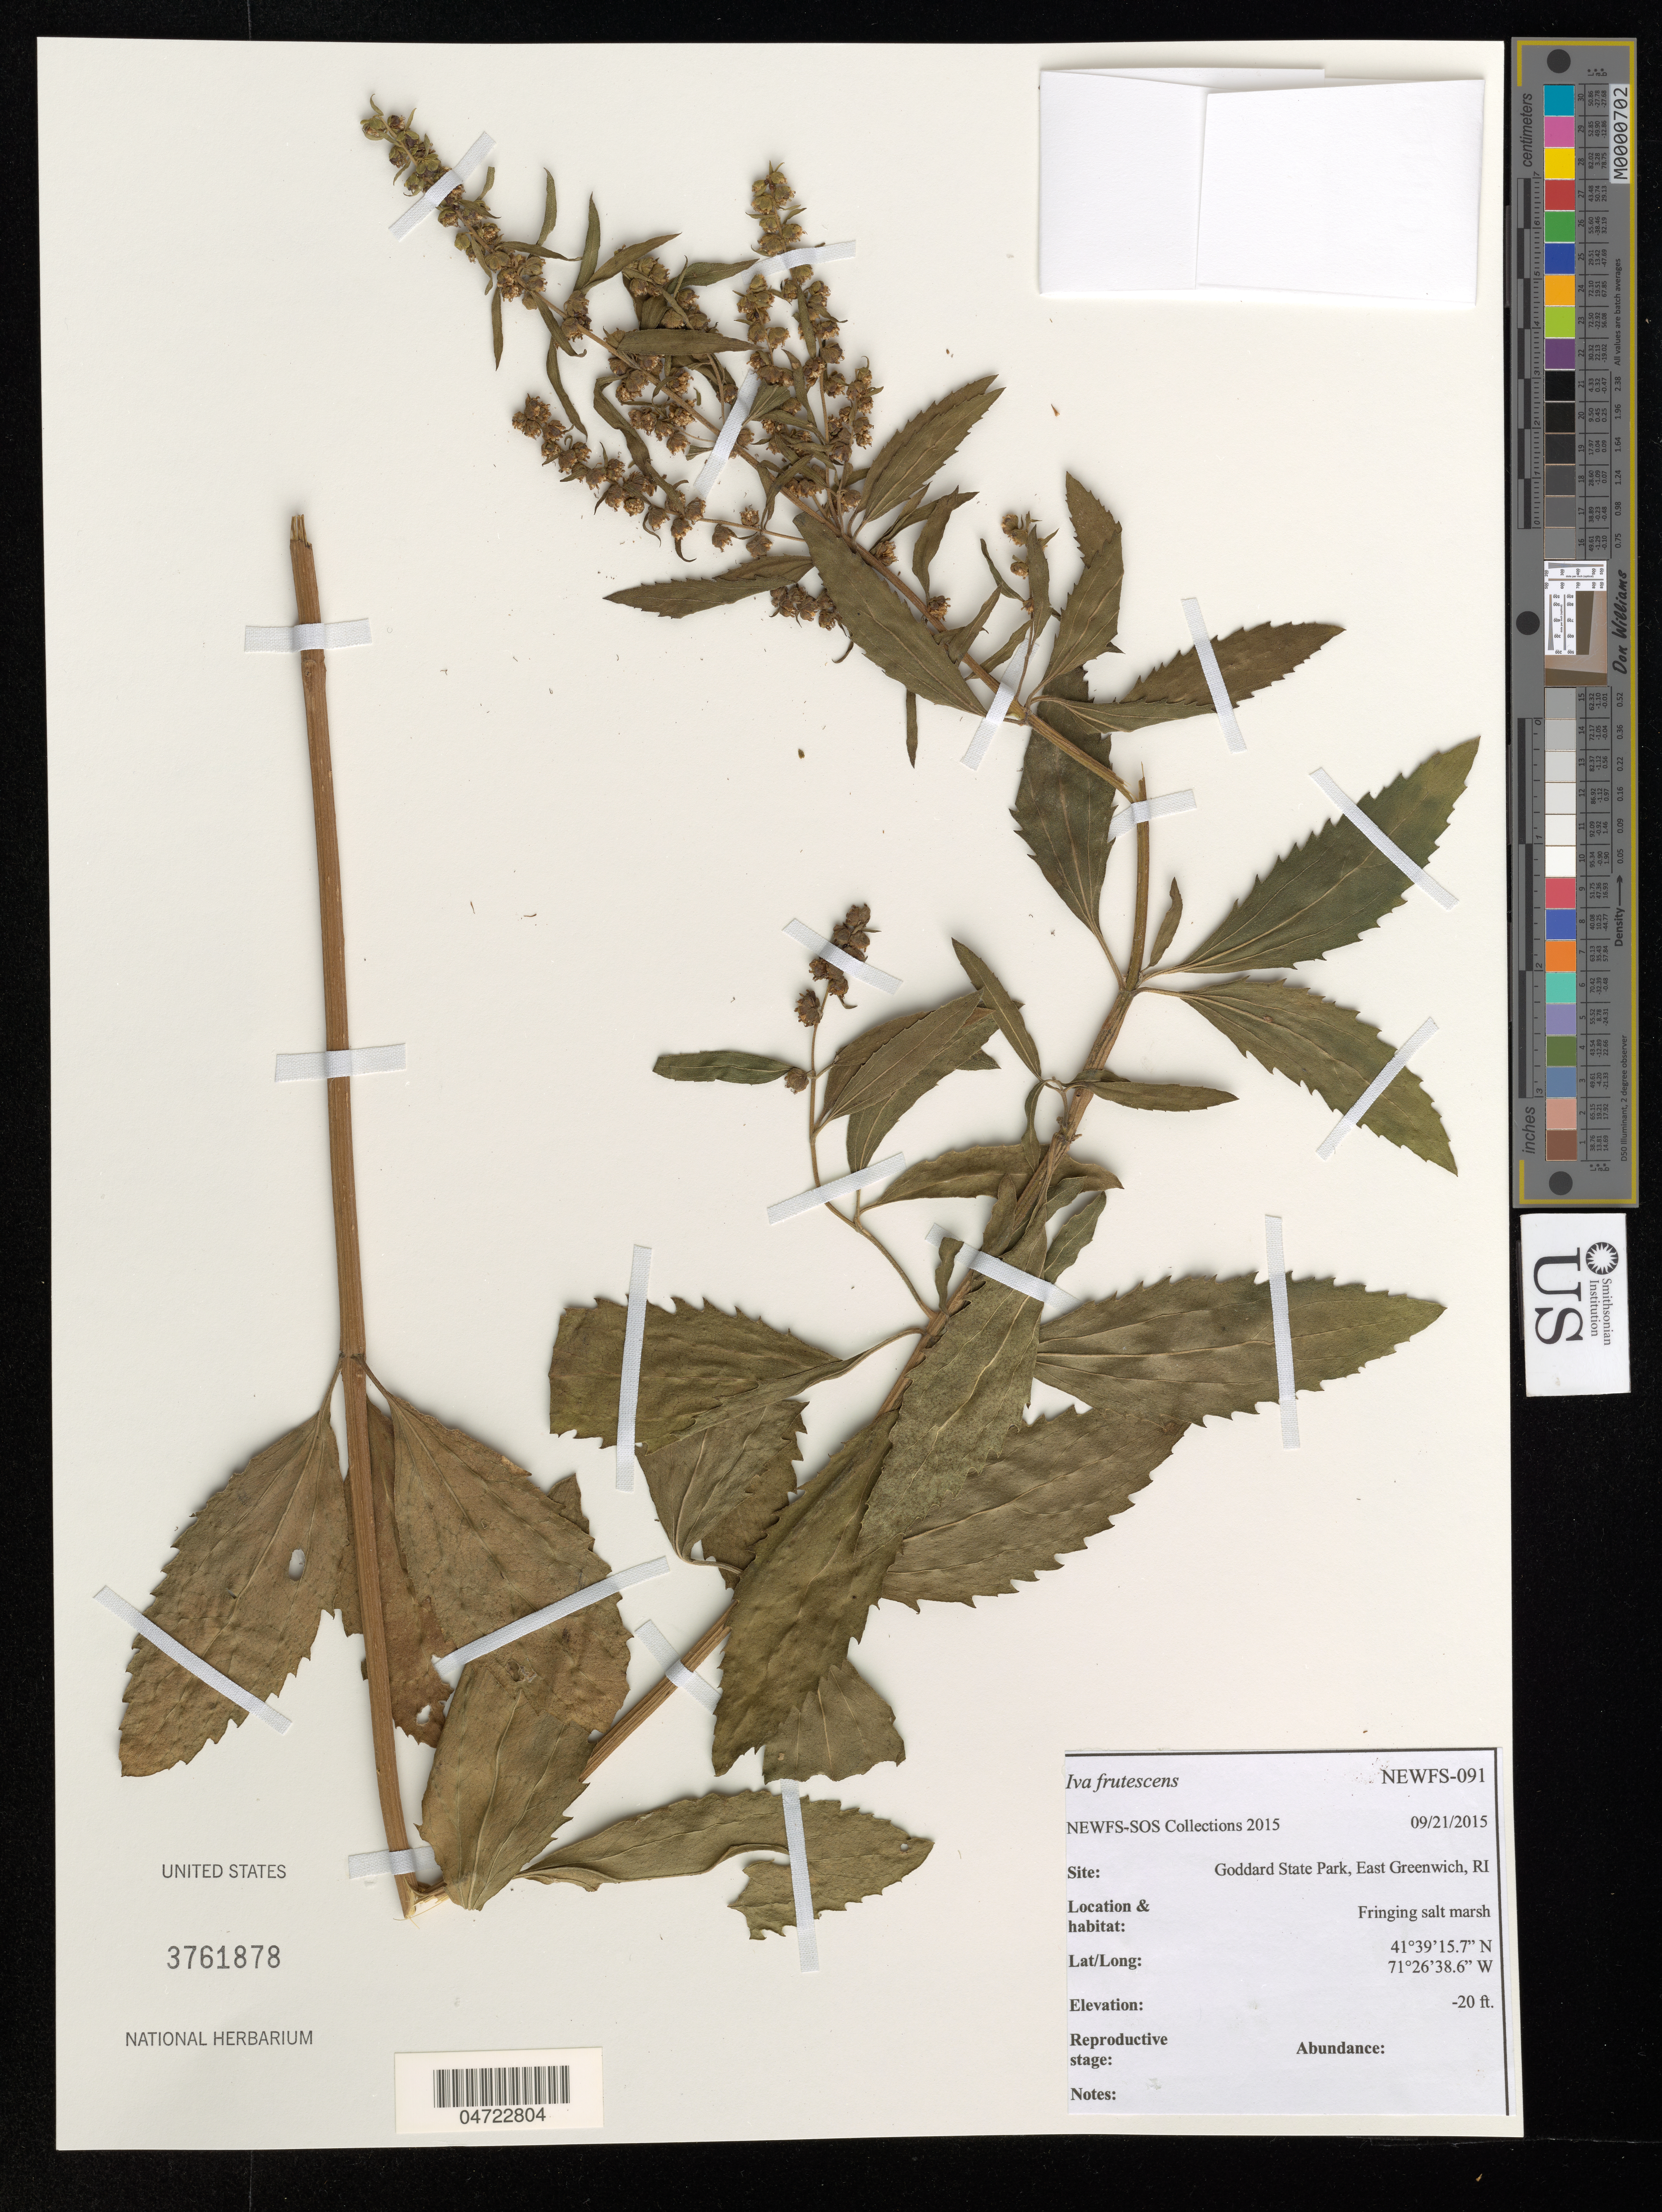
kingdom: Plantae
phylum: Tracheophyta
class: Magnoliopsida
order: Asterales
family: Asteraceae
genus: Iva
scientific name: Iva frutescens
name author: L.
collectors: NEWFS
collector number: NEWFS-091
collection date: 2015-09-21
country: United States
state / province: Rhode Island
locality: Goddard State Park, East Greenwich.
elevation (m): -6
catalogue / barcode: US 3761878